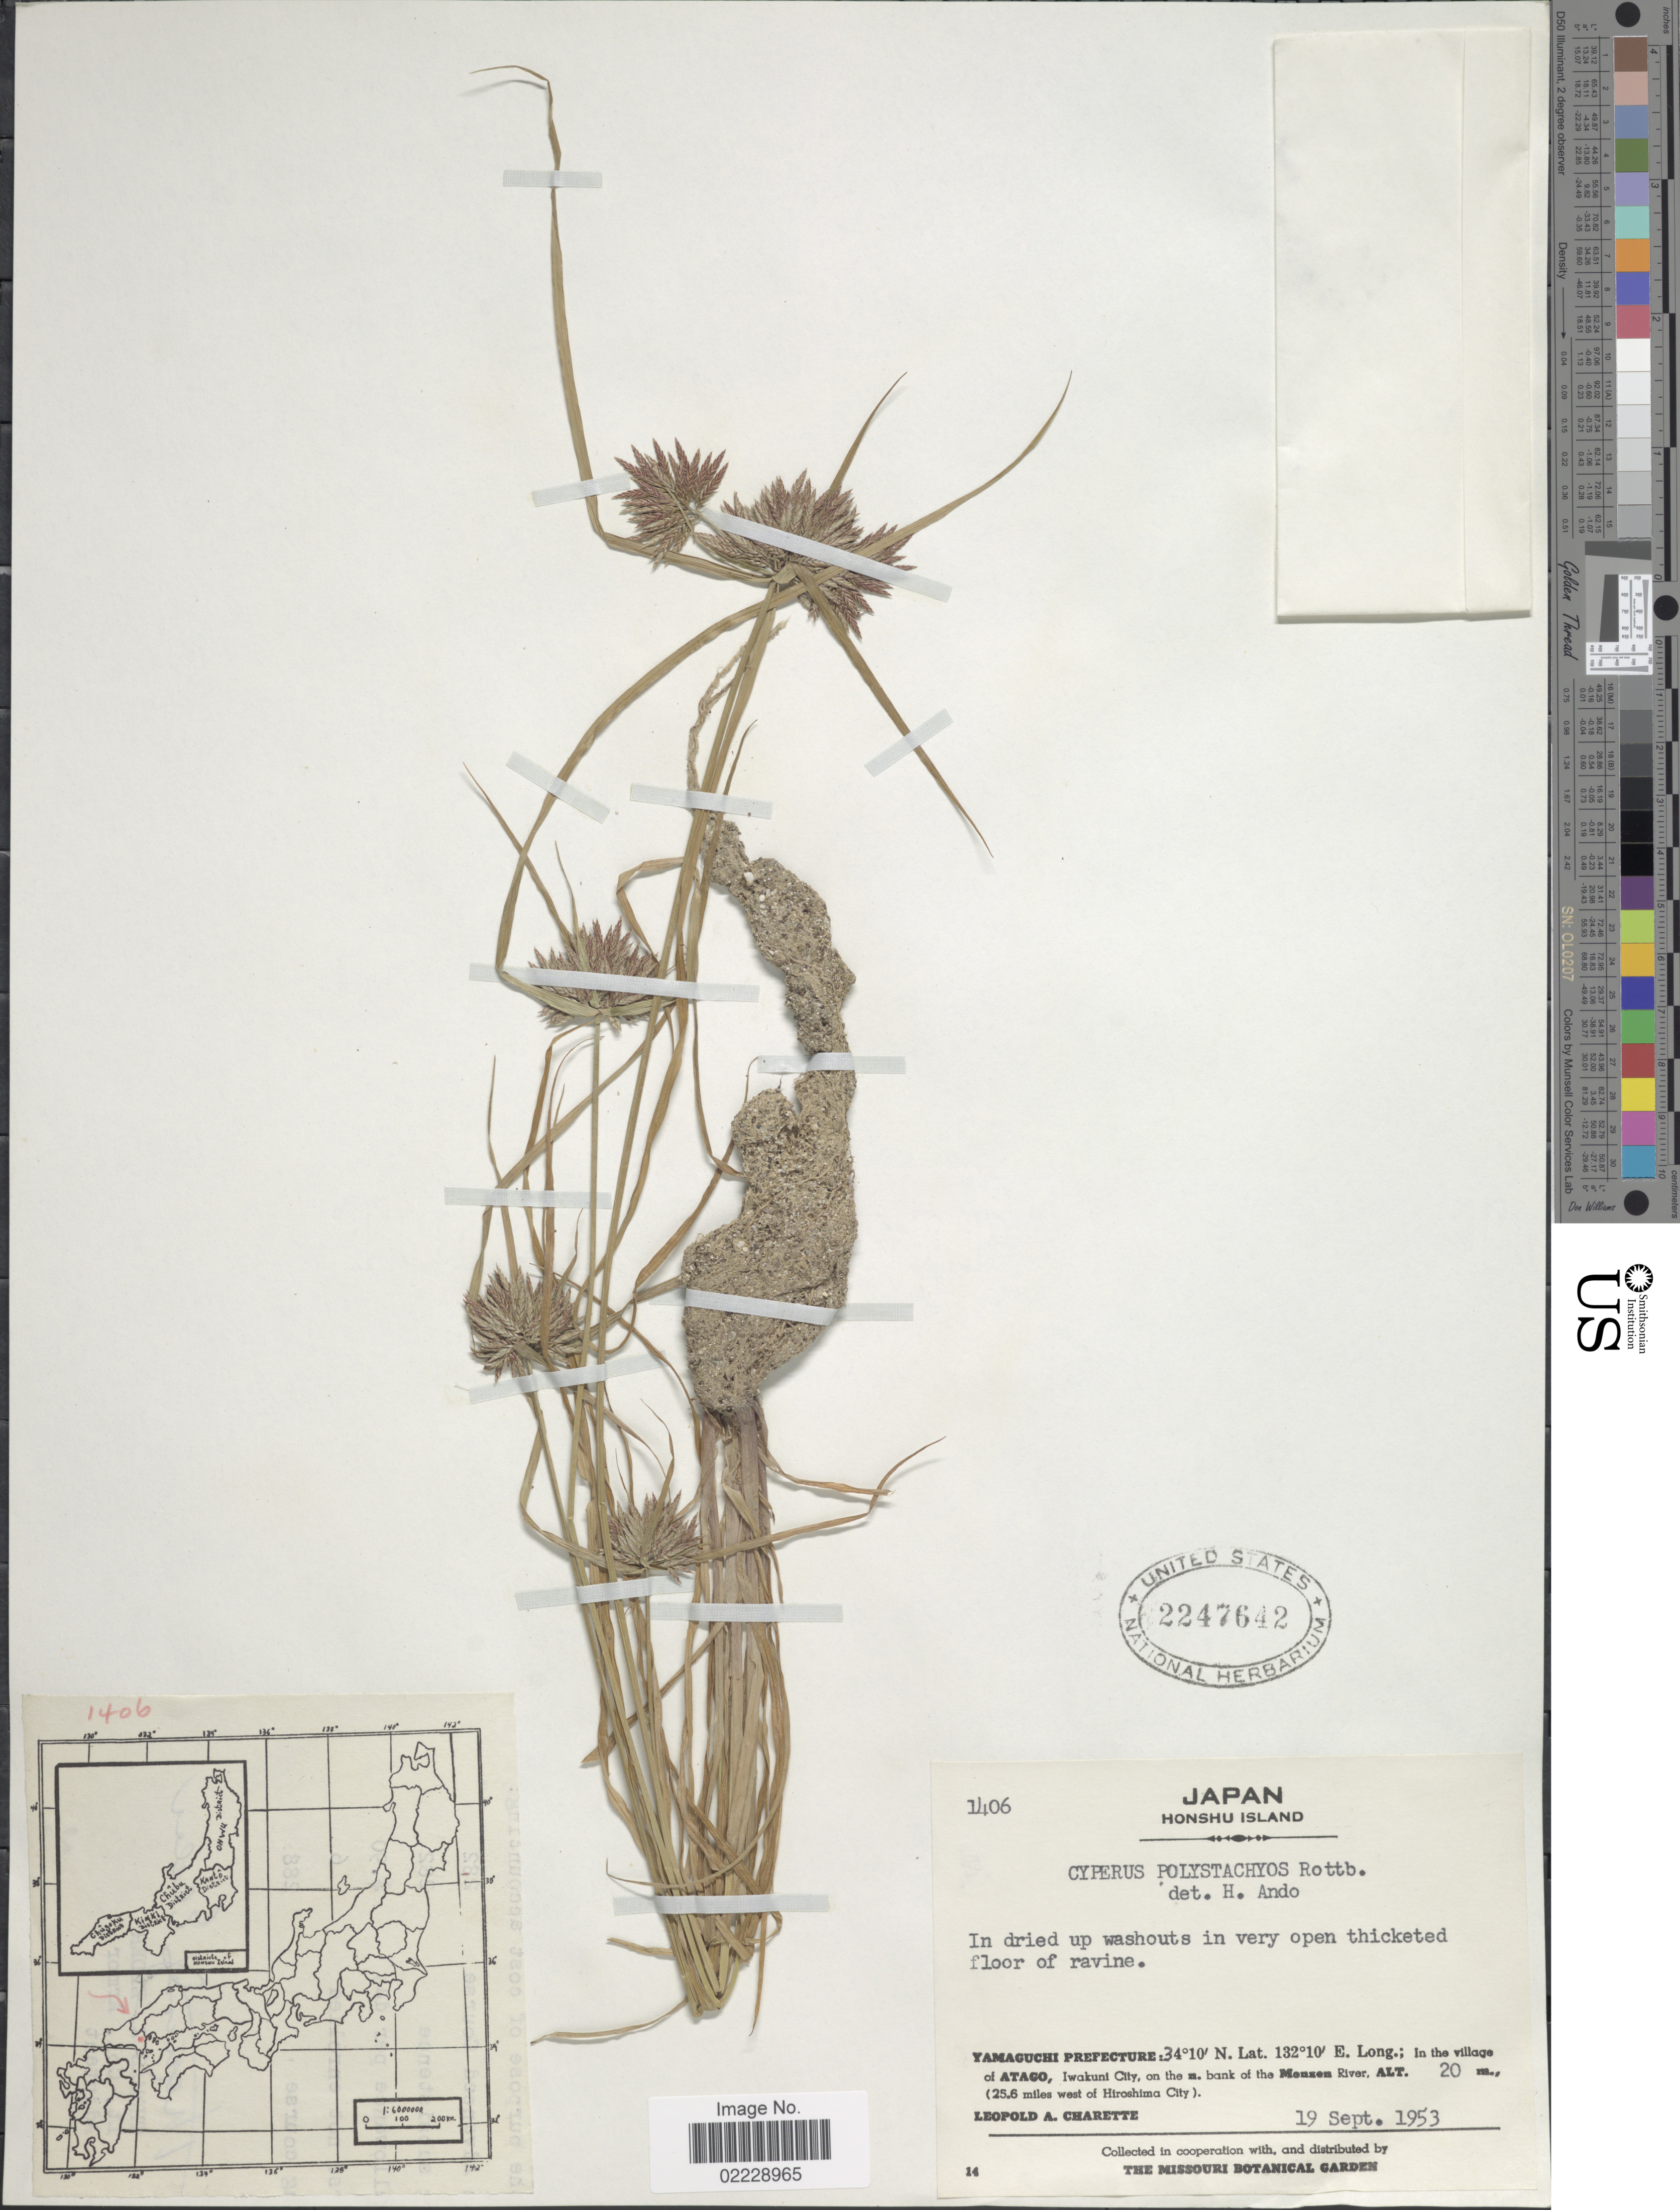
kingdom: Plantae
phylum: Tracheophyta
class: Liliopsida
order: Poales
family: Cyperaceae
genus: Cyperus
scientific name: Cyperus polystachyos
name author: Rottb.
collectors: L. A. Charette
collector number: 1406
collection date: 1953-09-19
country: Japan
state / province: Yamaguti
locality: Honshu Island. Yamaguchi Prefecture; In the village of Atago, Iwakuni City, on the n. bank of the Mouses River; (25.6 miles west of Hiroshima City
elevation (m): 20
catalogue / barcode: US 2247642